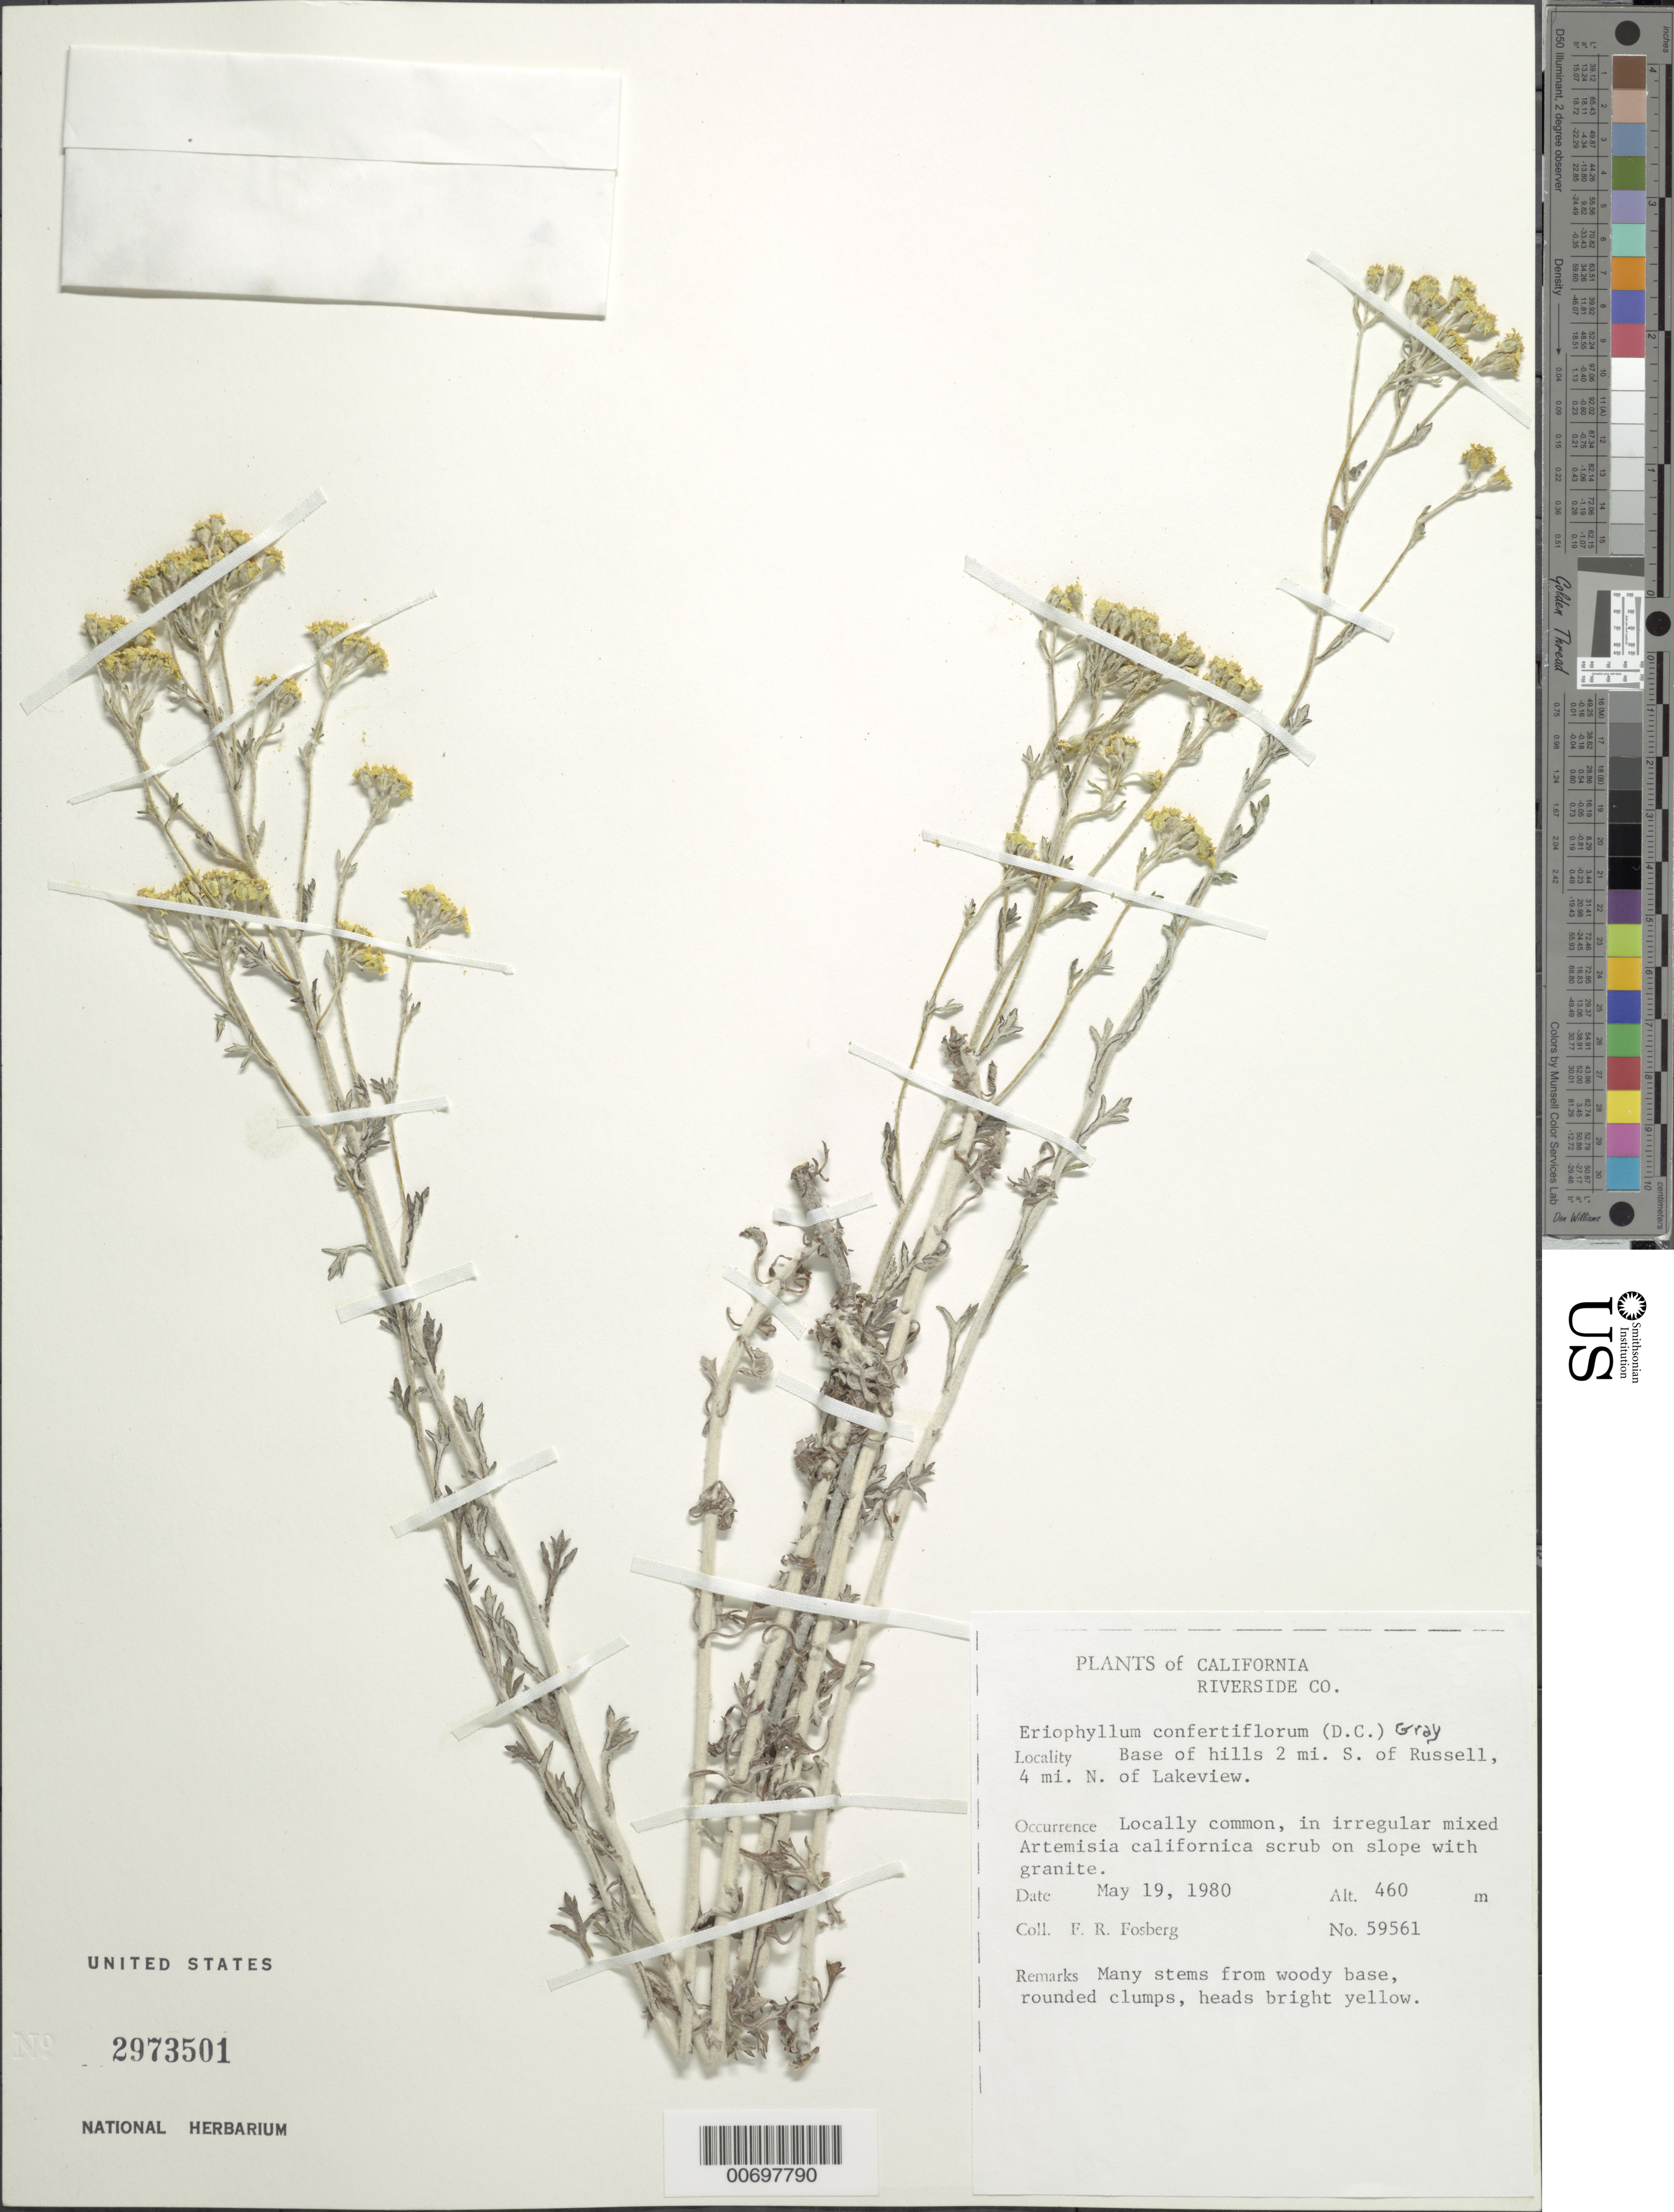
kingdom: Plantae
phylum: Tracheophyta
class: Magnoliopsida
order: Asterales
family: Asteraceae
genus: Eriophyllum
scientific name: Eriophyllum confertiflorum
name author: (DC.) A. Gray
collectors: F. R. Fosberg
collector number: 59561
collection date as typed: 19 May 1980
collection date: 1980-05-19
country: United States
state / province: California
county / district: Riverside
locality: Base of hills 2 mi. S. of Russell, 4 mi. N. of Lakeview.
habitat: Locally common, in irregular mixed Artemisia californica scrub on slope with granite.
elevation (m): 460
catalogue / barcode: US 2973501